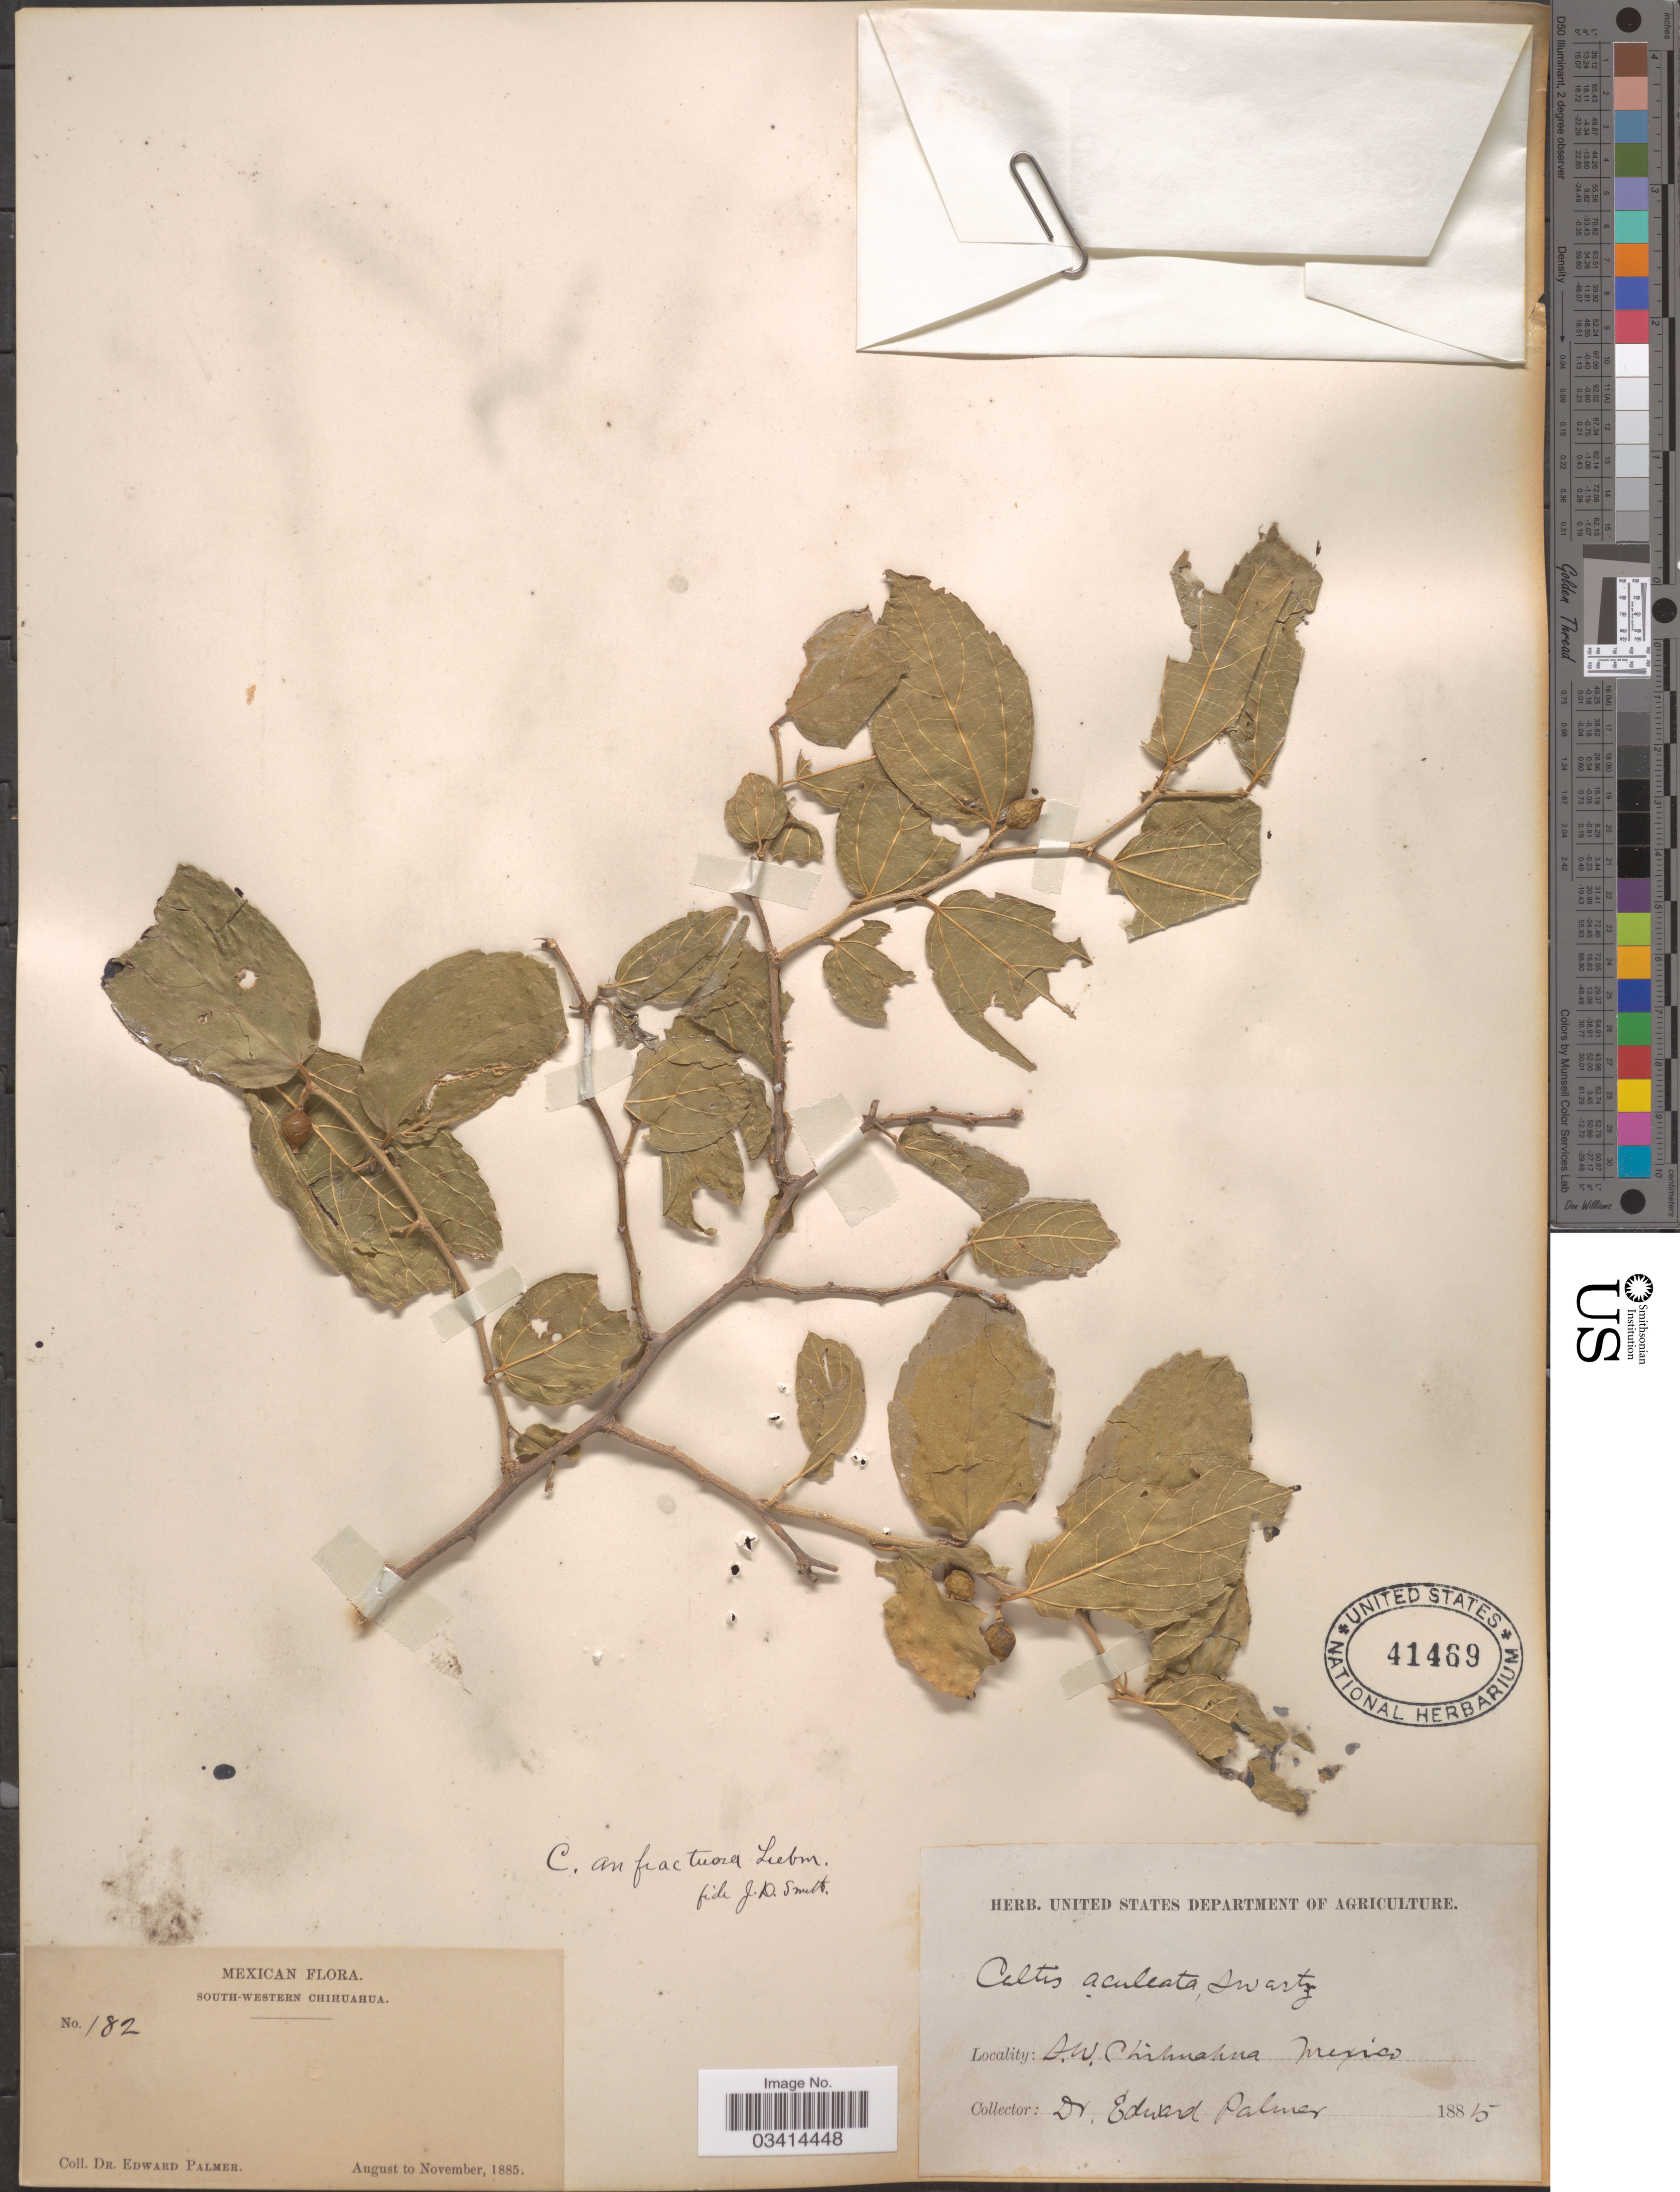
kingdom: Plantae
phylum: Tracheophyta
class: Magnoliopsida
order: Rosales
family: Cannabaceae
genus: Celtis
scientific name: Celtis iguanaea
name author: (Jacq.) Sarg.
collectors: E. Palmer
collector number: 182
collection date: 1885-08/1885-11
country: Mexico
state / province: Chihuahua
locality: South-western Chihuahua.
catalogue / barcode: US 41469